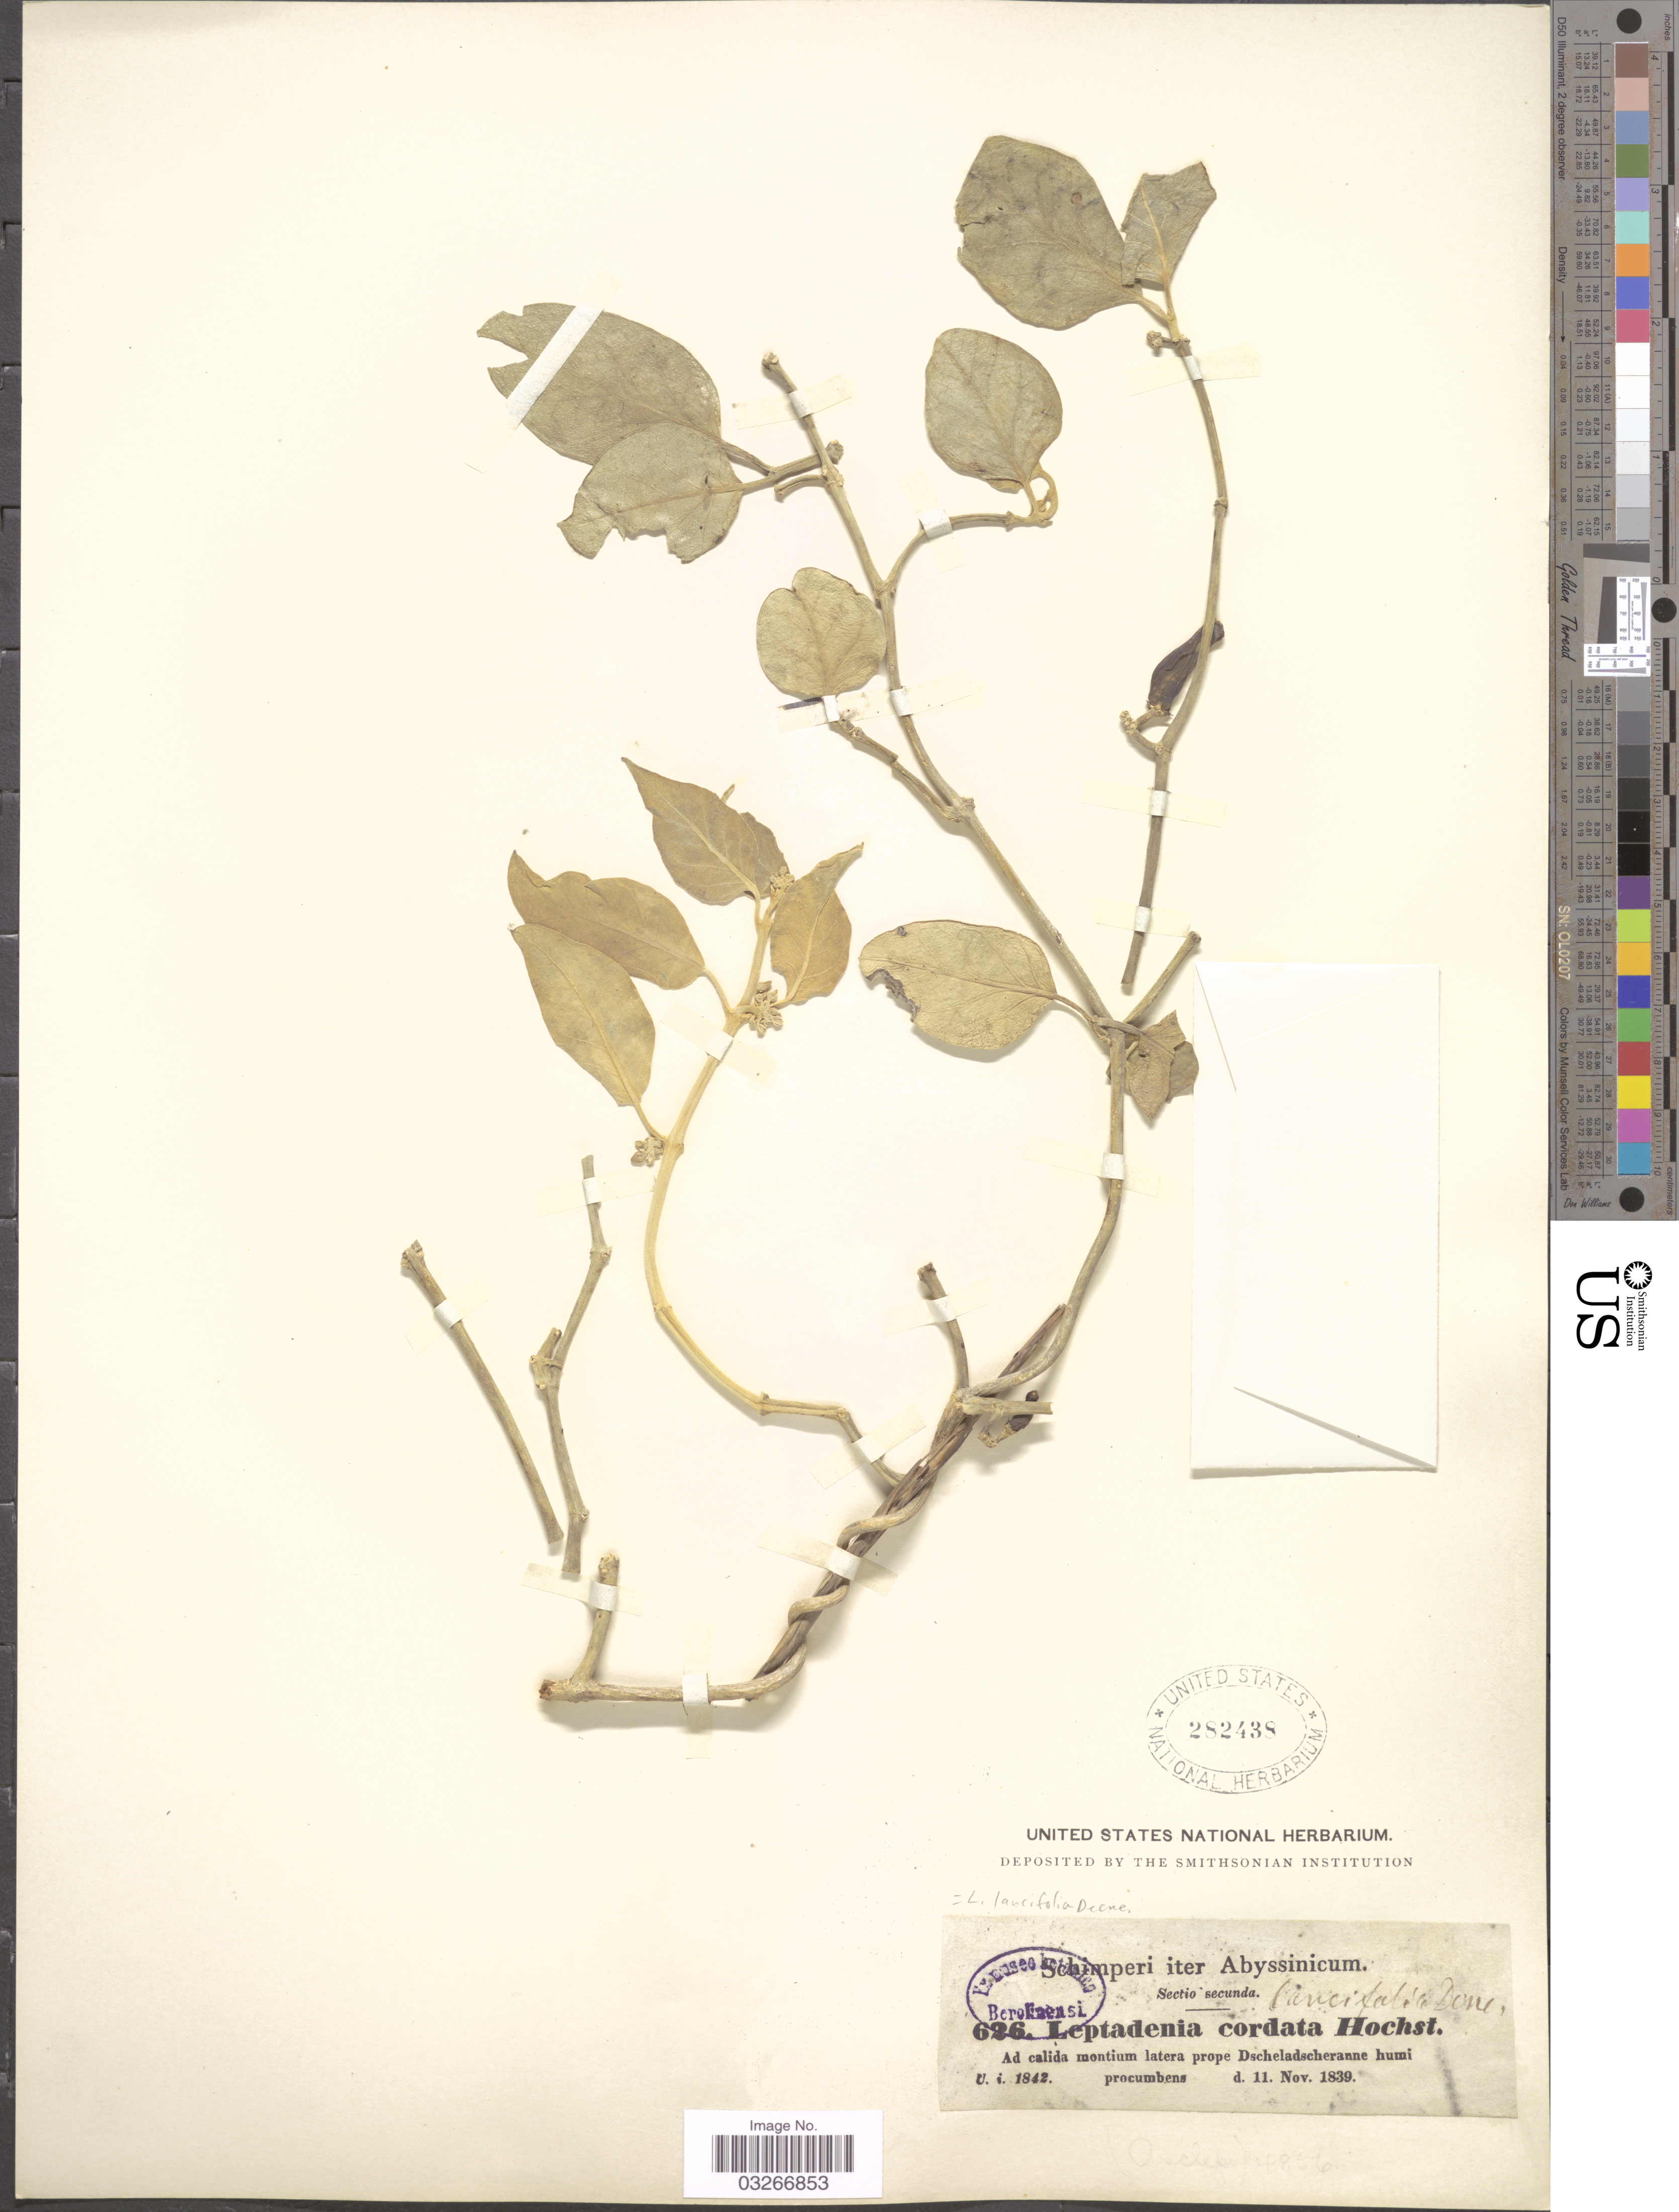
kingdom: Plantae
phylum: Tracheophyta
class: Magnoliopsida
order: Gentianales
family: Apocynaceae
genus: Leptadenia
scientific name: Leptadenia lancifolia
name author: (Schumach.) Decne.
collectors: -. Schimper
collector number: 626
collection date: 1839-11-11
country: Eritrea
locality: Abyssinicum. Ad calida montium latera prope Dscheladscheranne humi.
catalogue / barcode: US 282438